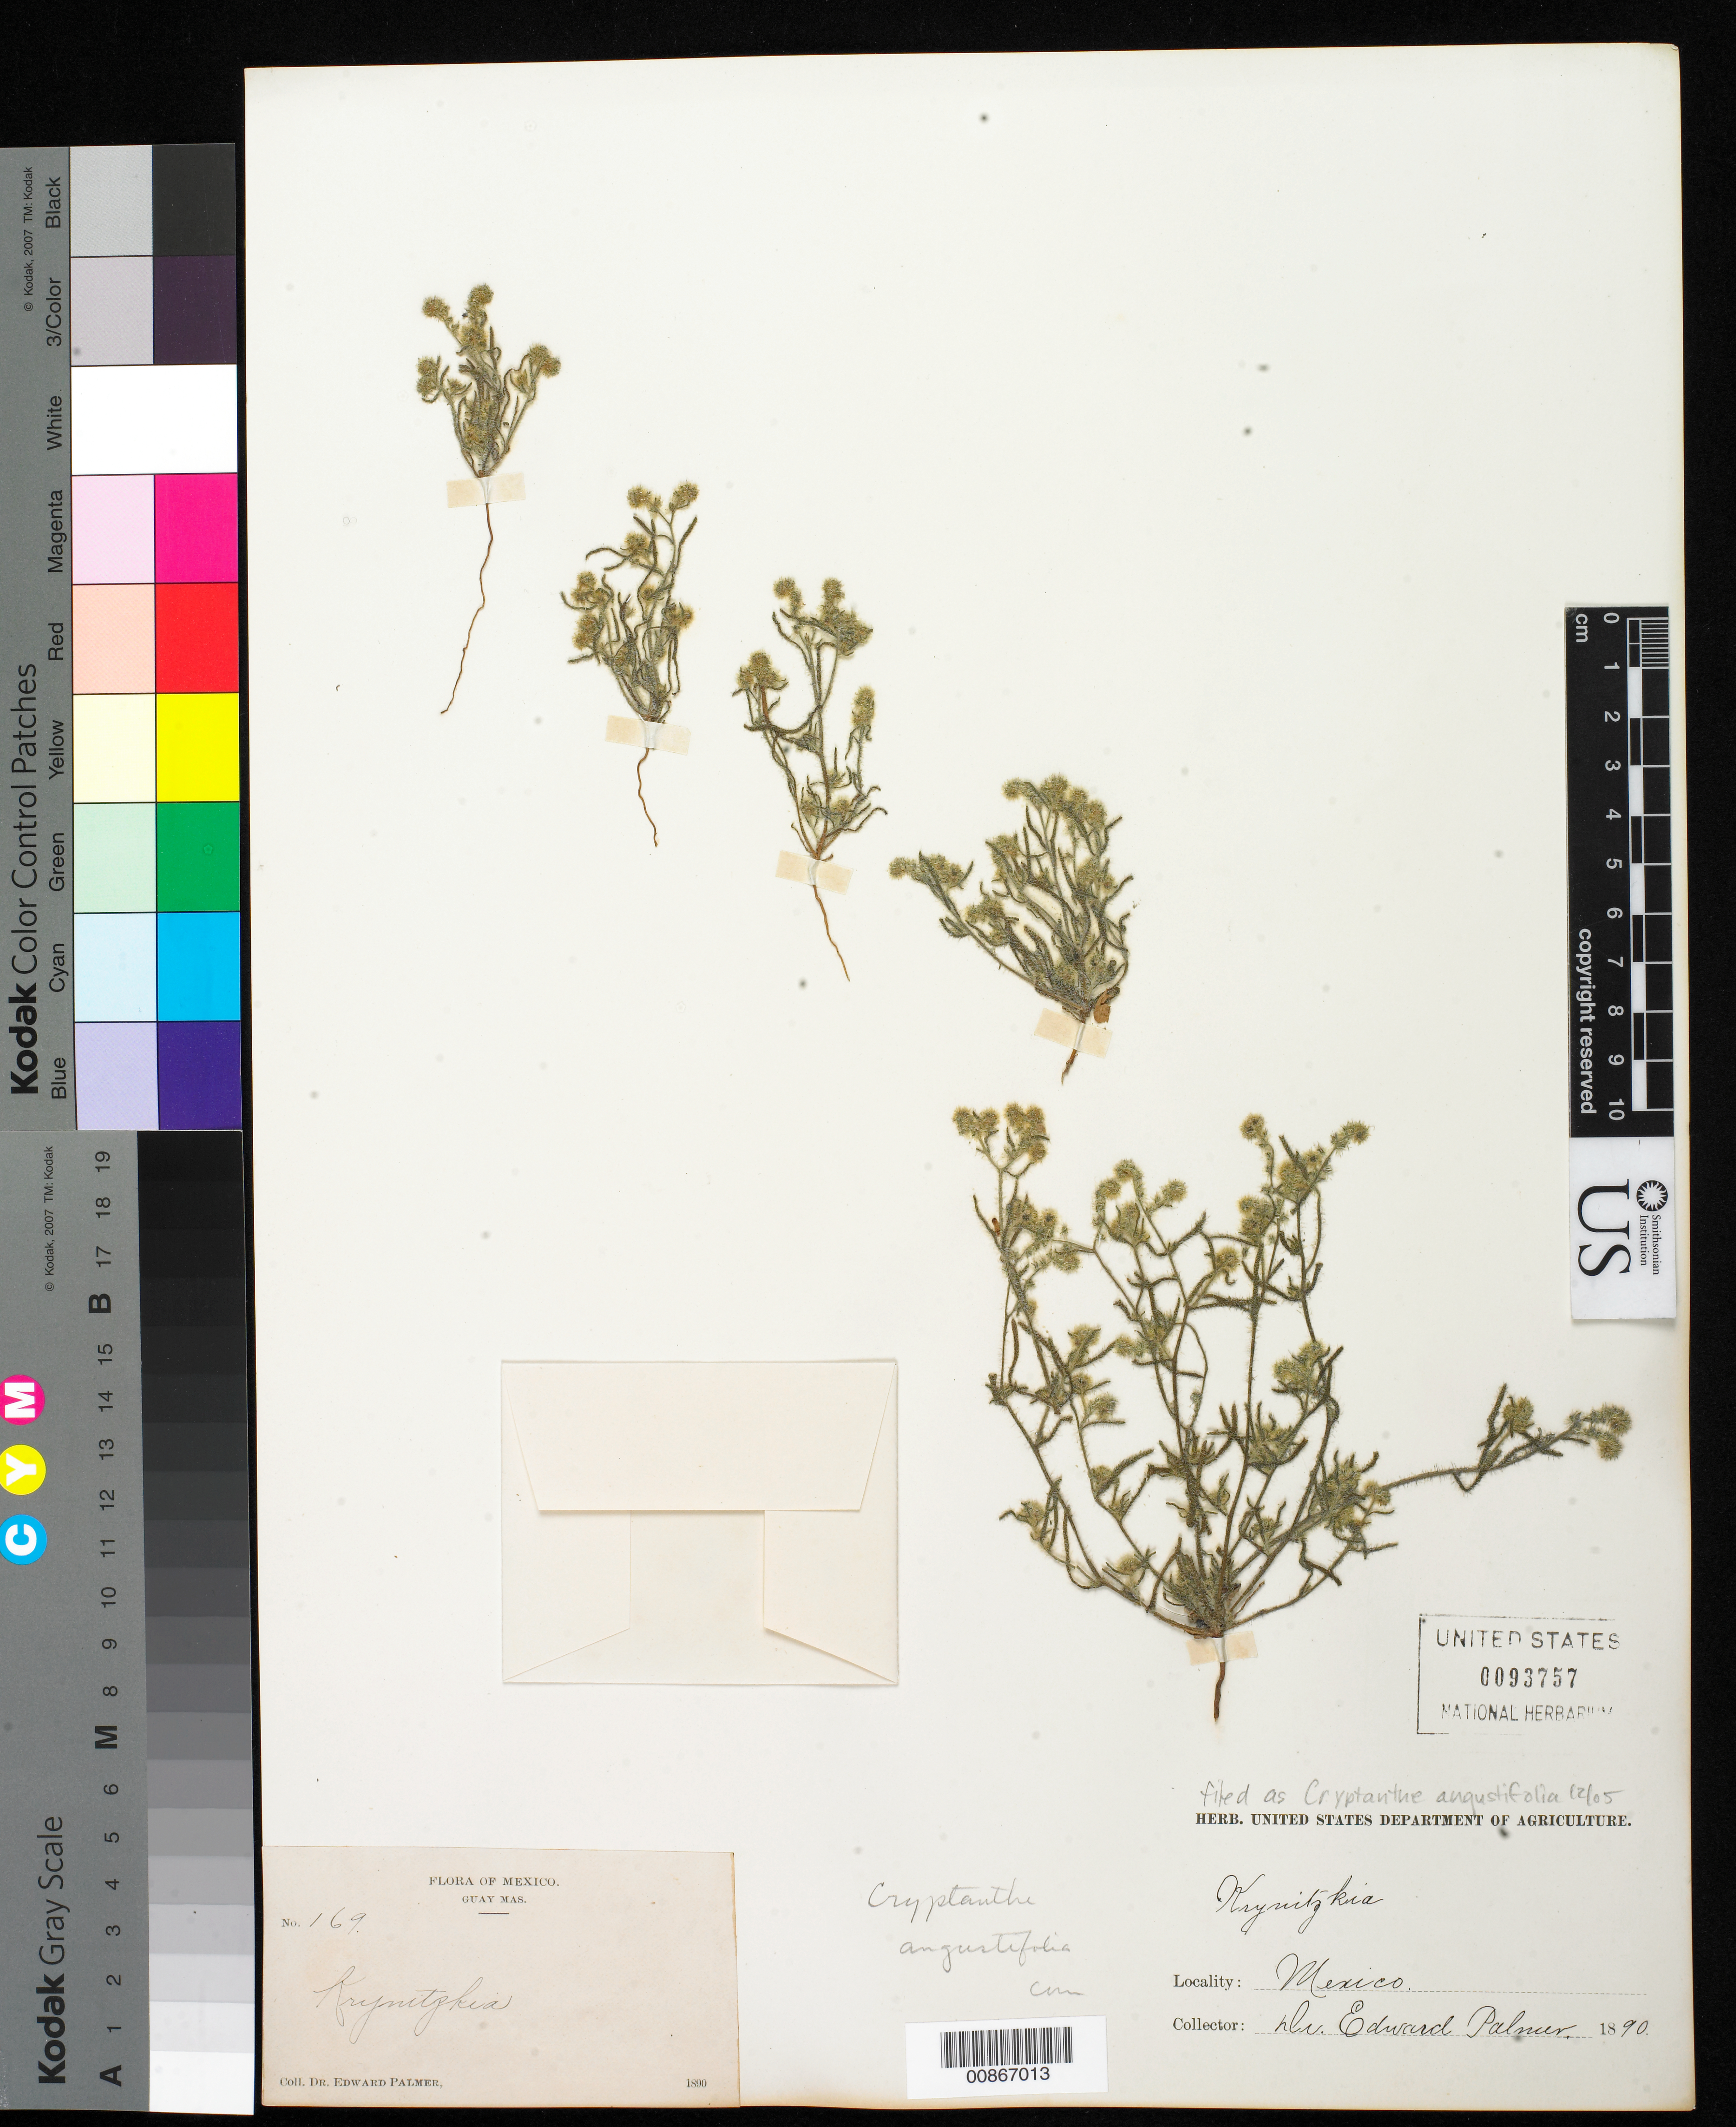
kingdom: Plantae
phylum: Tracheophyta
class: Magnoliopsida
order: Boraginales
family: Boraginaceae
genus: Cryptantha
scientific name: Cryptantha angustifolia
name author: (Torr.) Greene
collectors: E. Palmer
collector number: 169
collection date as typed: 1890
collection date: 1890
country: Mexico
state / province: Sonora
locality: Guaymas, Sonora.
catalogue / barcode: US 93757